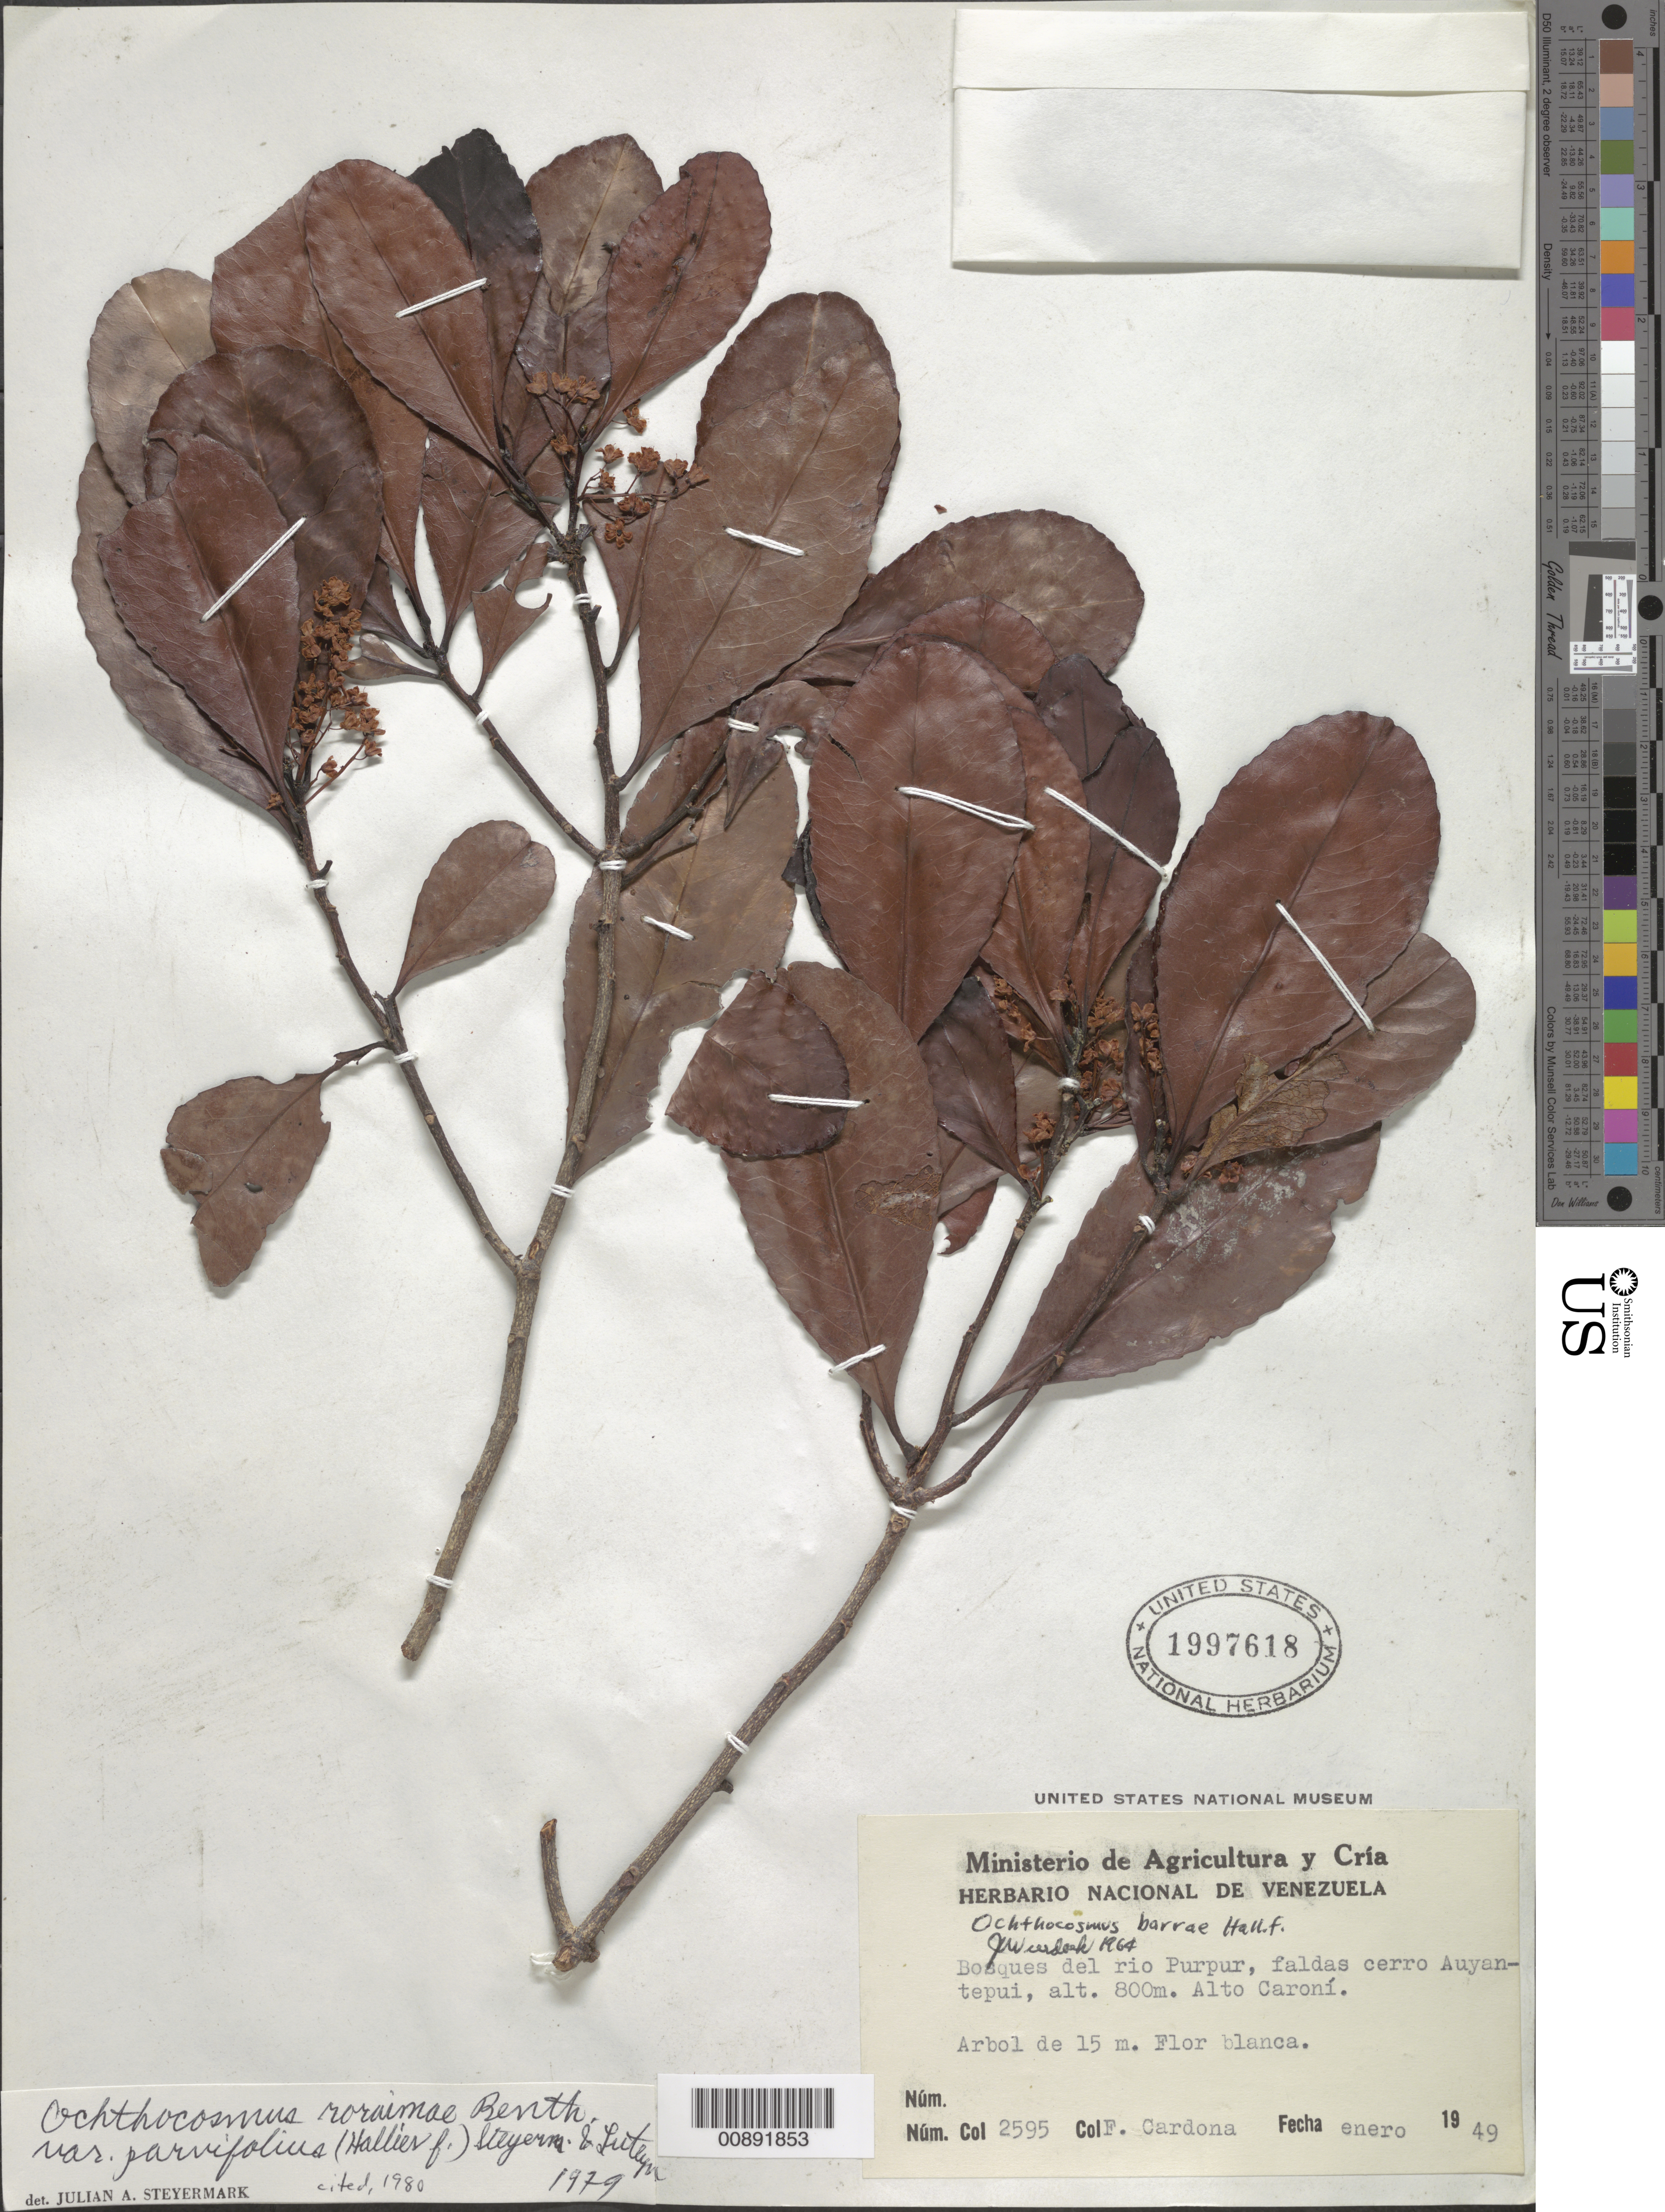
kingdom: Plantae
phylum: Tracheophyta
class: Magnoliopsida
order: Malpighiales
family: Ixonanthaceae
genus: Ochthocosmus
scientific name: Ochthocosmus roraimae var. parvifolius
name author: (Hallier f.) Steyerm.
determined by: Steyermark, Julian A., (VEN)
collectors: F. Cardona Puig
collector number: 2595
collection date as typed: Jan-49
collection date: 1949-01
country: Venezuela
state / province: Bolívar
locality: Río Purpur, faldas cerro Auyantepuí, Alto Caroni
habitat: Bosques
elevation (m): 800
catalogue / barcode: US 1997618